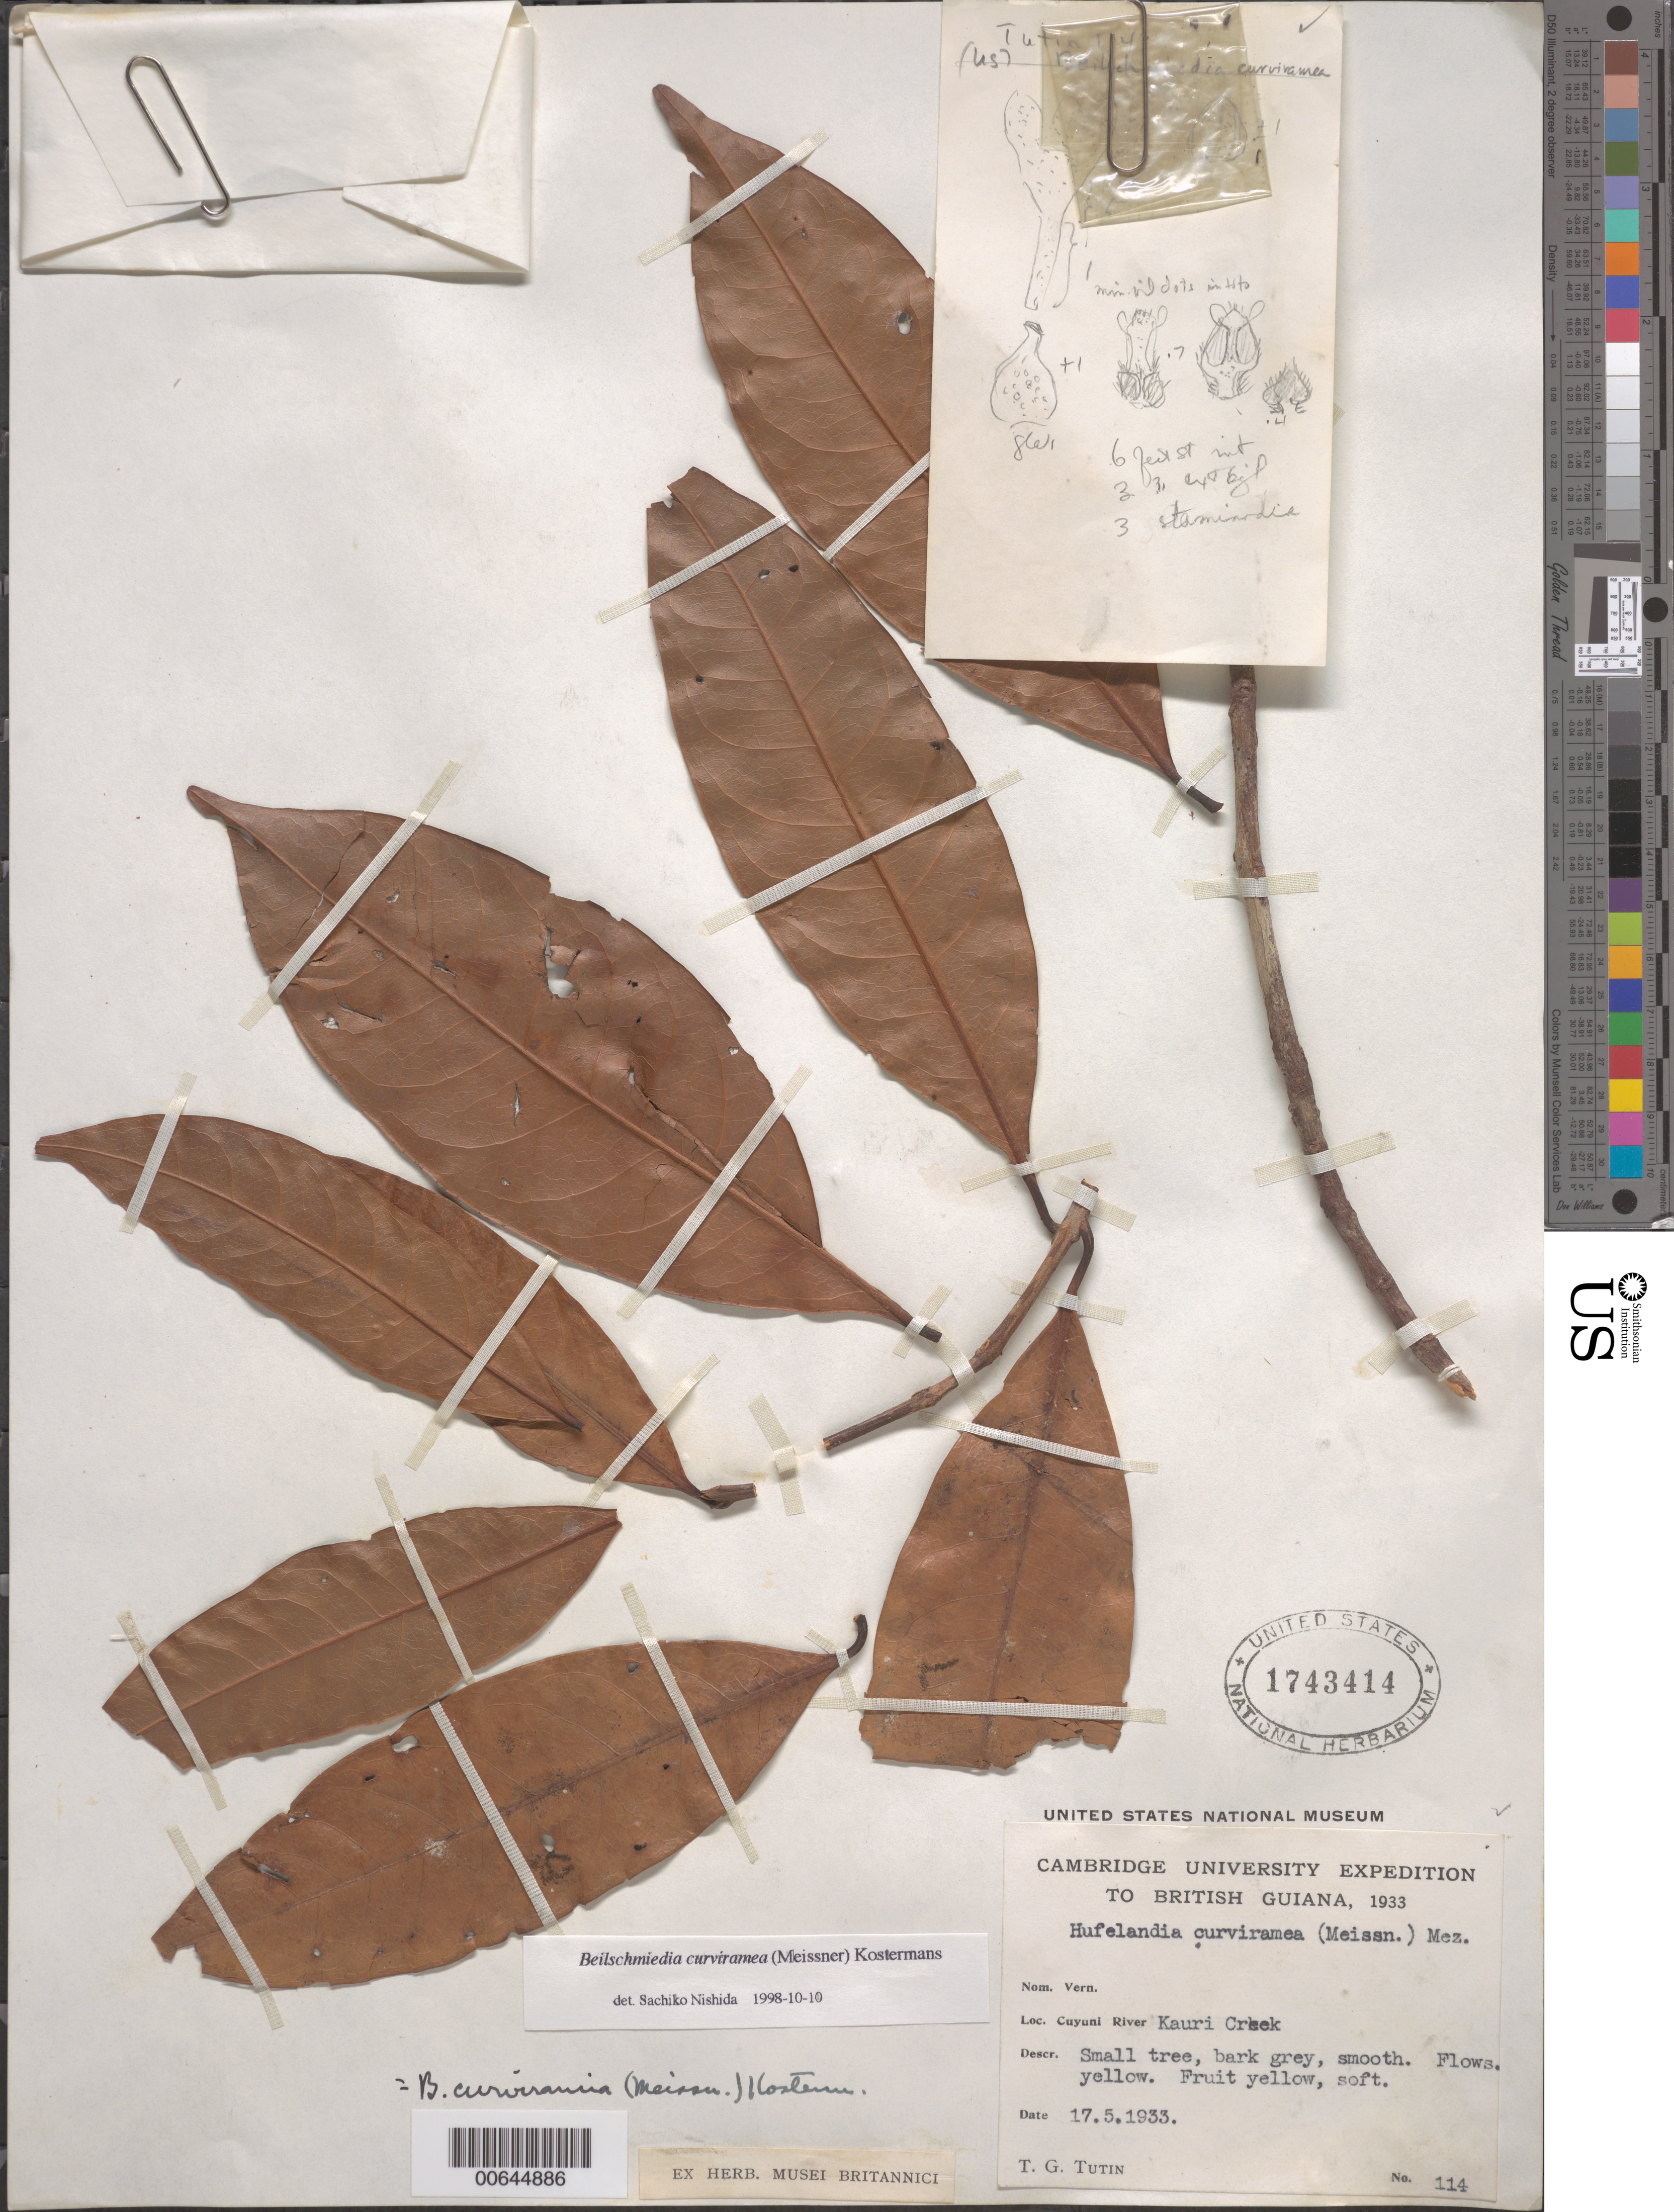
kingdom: Plantae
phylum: Tracheophyta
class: Magnoliopsida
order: Laurales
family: Lauraceae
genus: Beilschmiedia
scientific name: Beilschmiedia curviramea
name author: (Meisn.) Kosterm.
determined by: Nishida, Sachiko, (MO)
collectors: T. G. Tutin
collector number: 114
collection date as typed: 17-May-33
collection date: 1933-05-17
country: Guyana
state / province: Cuyuni-Mazaruni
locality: Mazaruni Station, Karau Creek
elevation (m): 30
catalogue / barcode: US 1743414